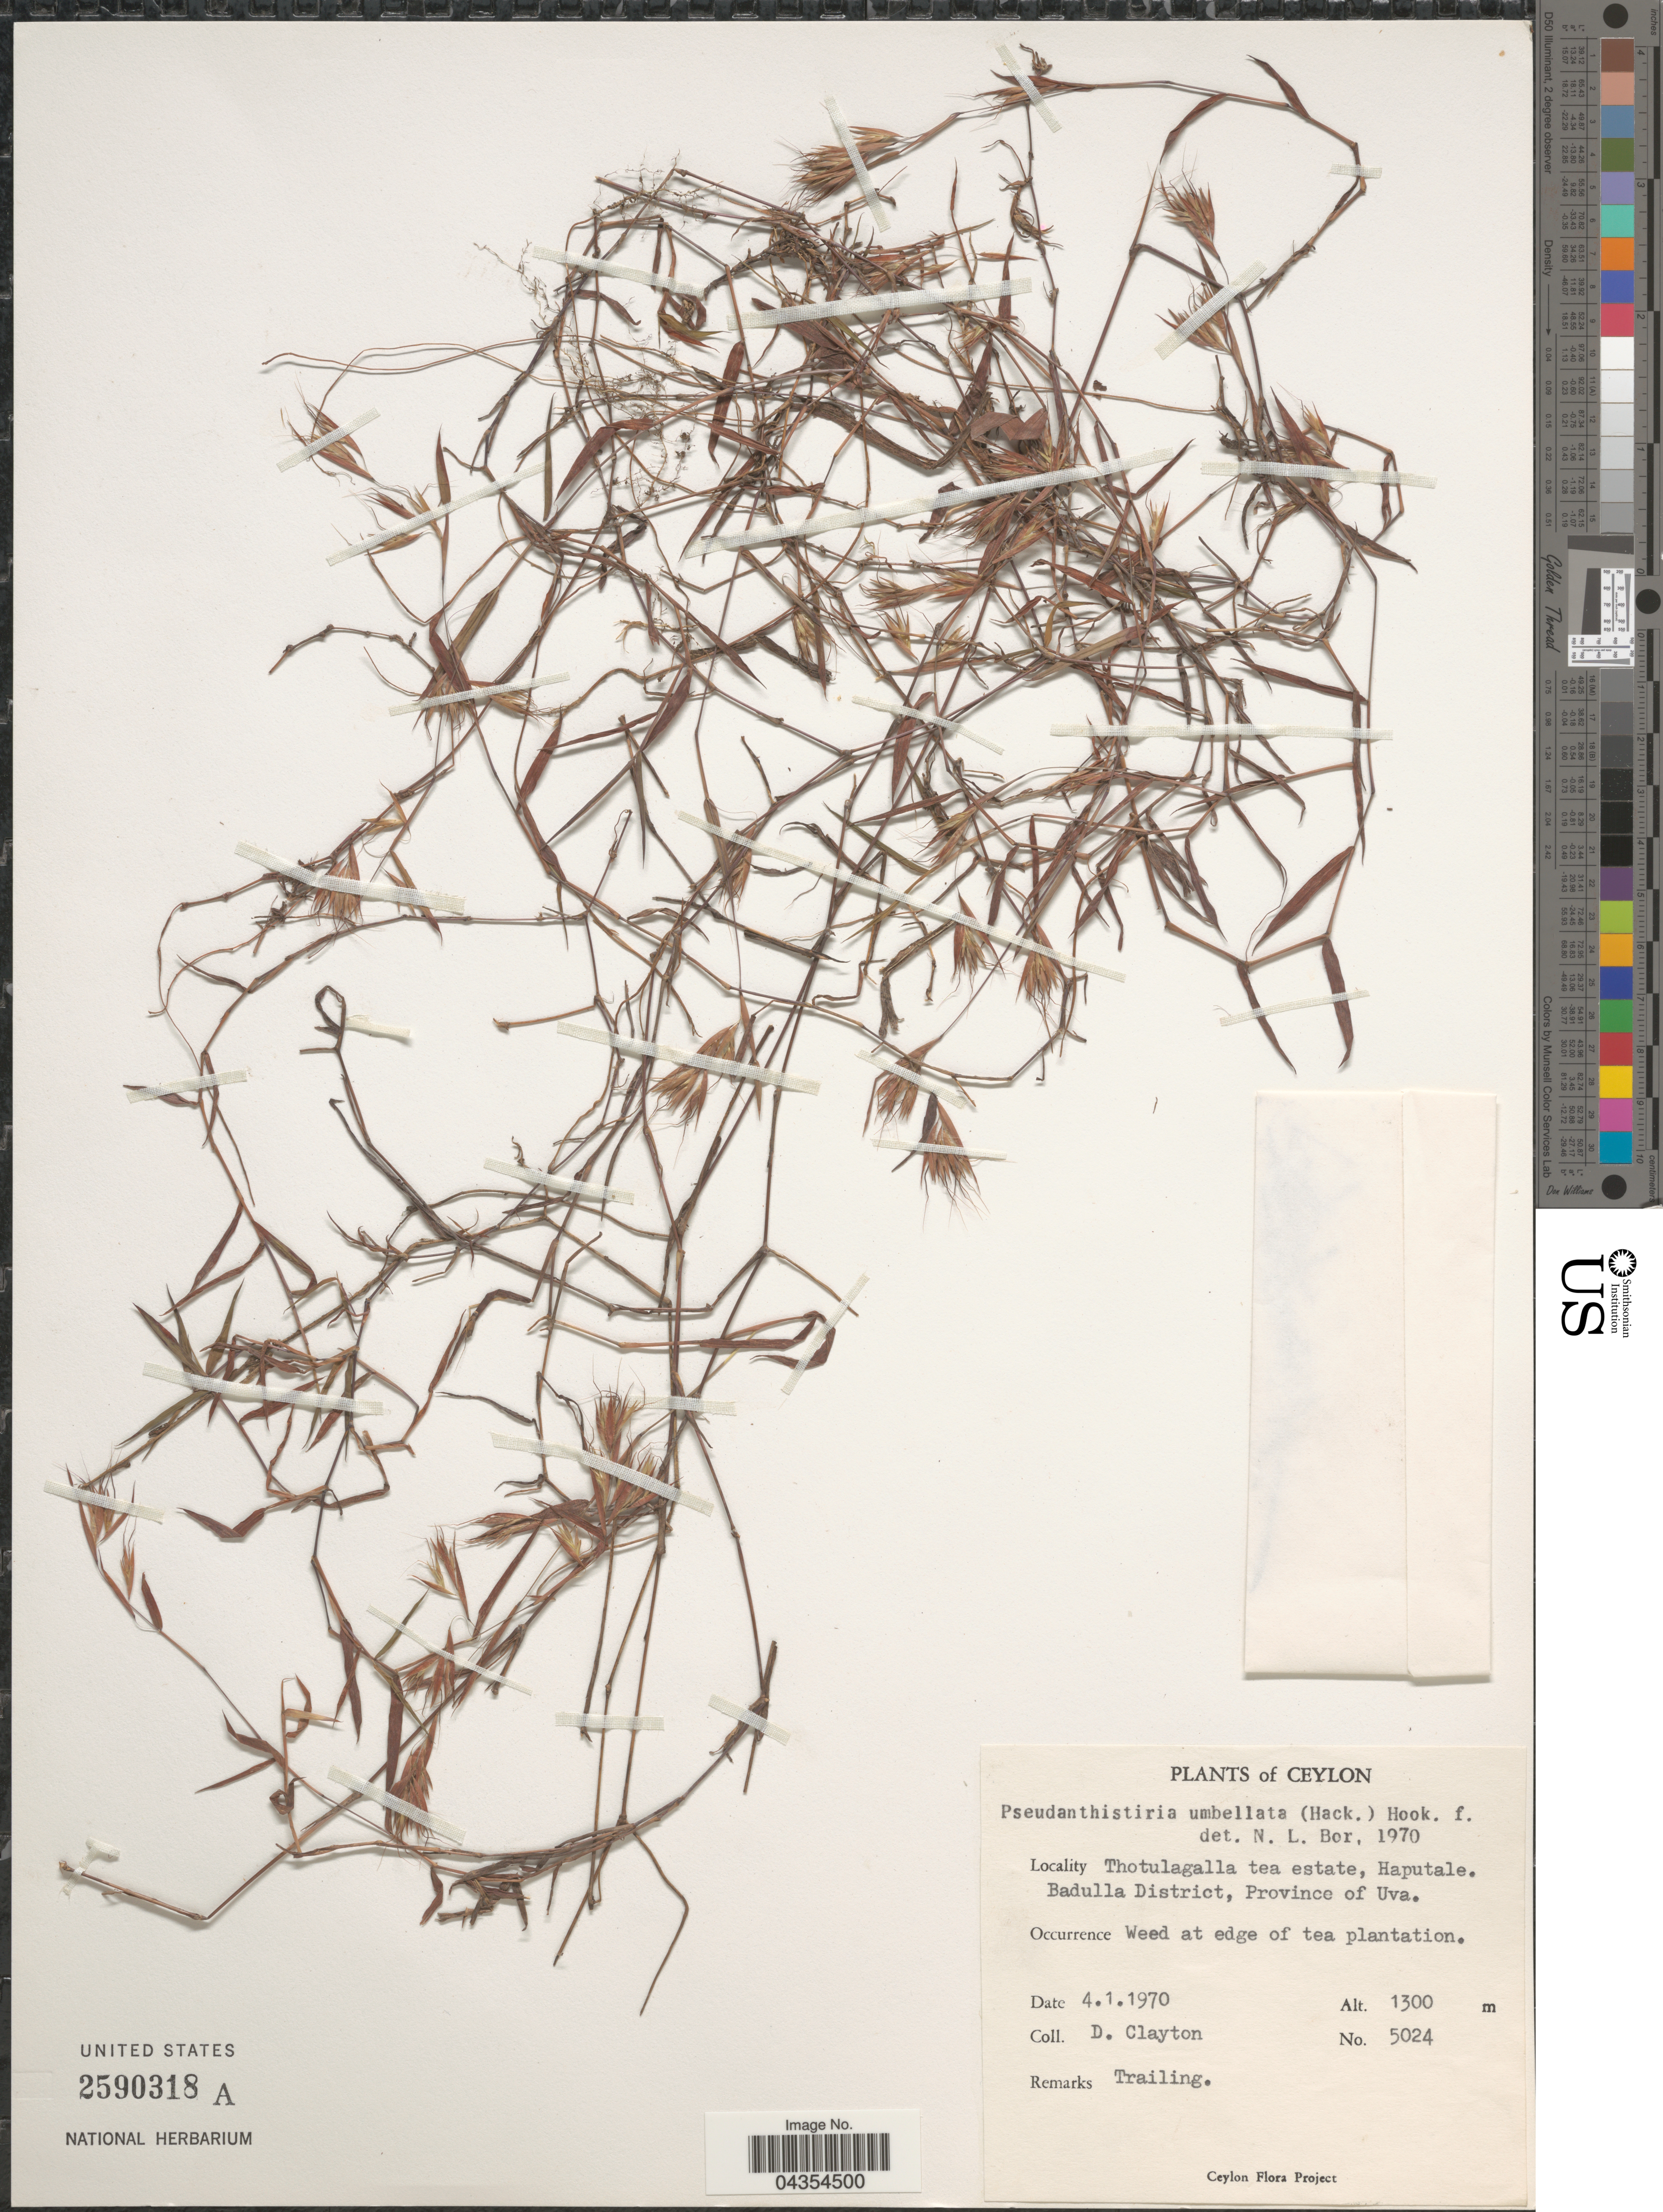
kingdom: Plantae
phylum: Tracheophyta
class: Liliopsida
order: Poales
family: Poaceae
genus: Pseudanthistiria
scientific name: Pseudanthistiria heteroclita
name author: (Roxb.) Hook. f.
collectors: D. Clayton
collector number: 5024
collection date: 1970-01-04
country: Sri Lanka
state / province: Uva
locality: Ceylon. Thotulgalla tea estate, Haputale. Badulla District.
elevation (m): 1300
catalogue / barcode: US 2590318A